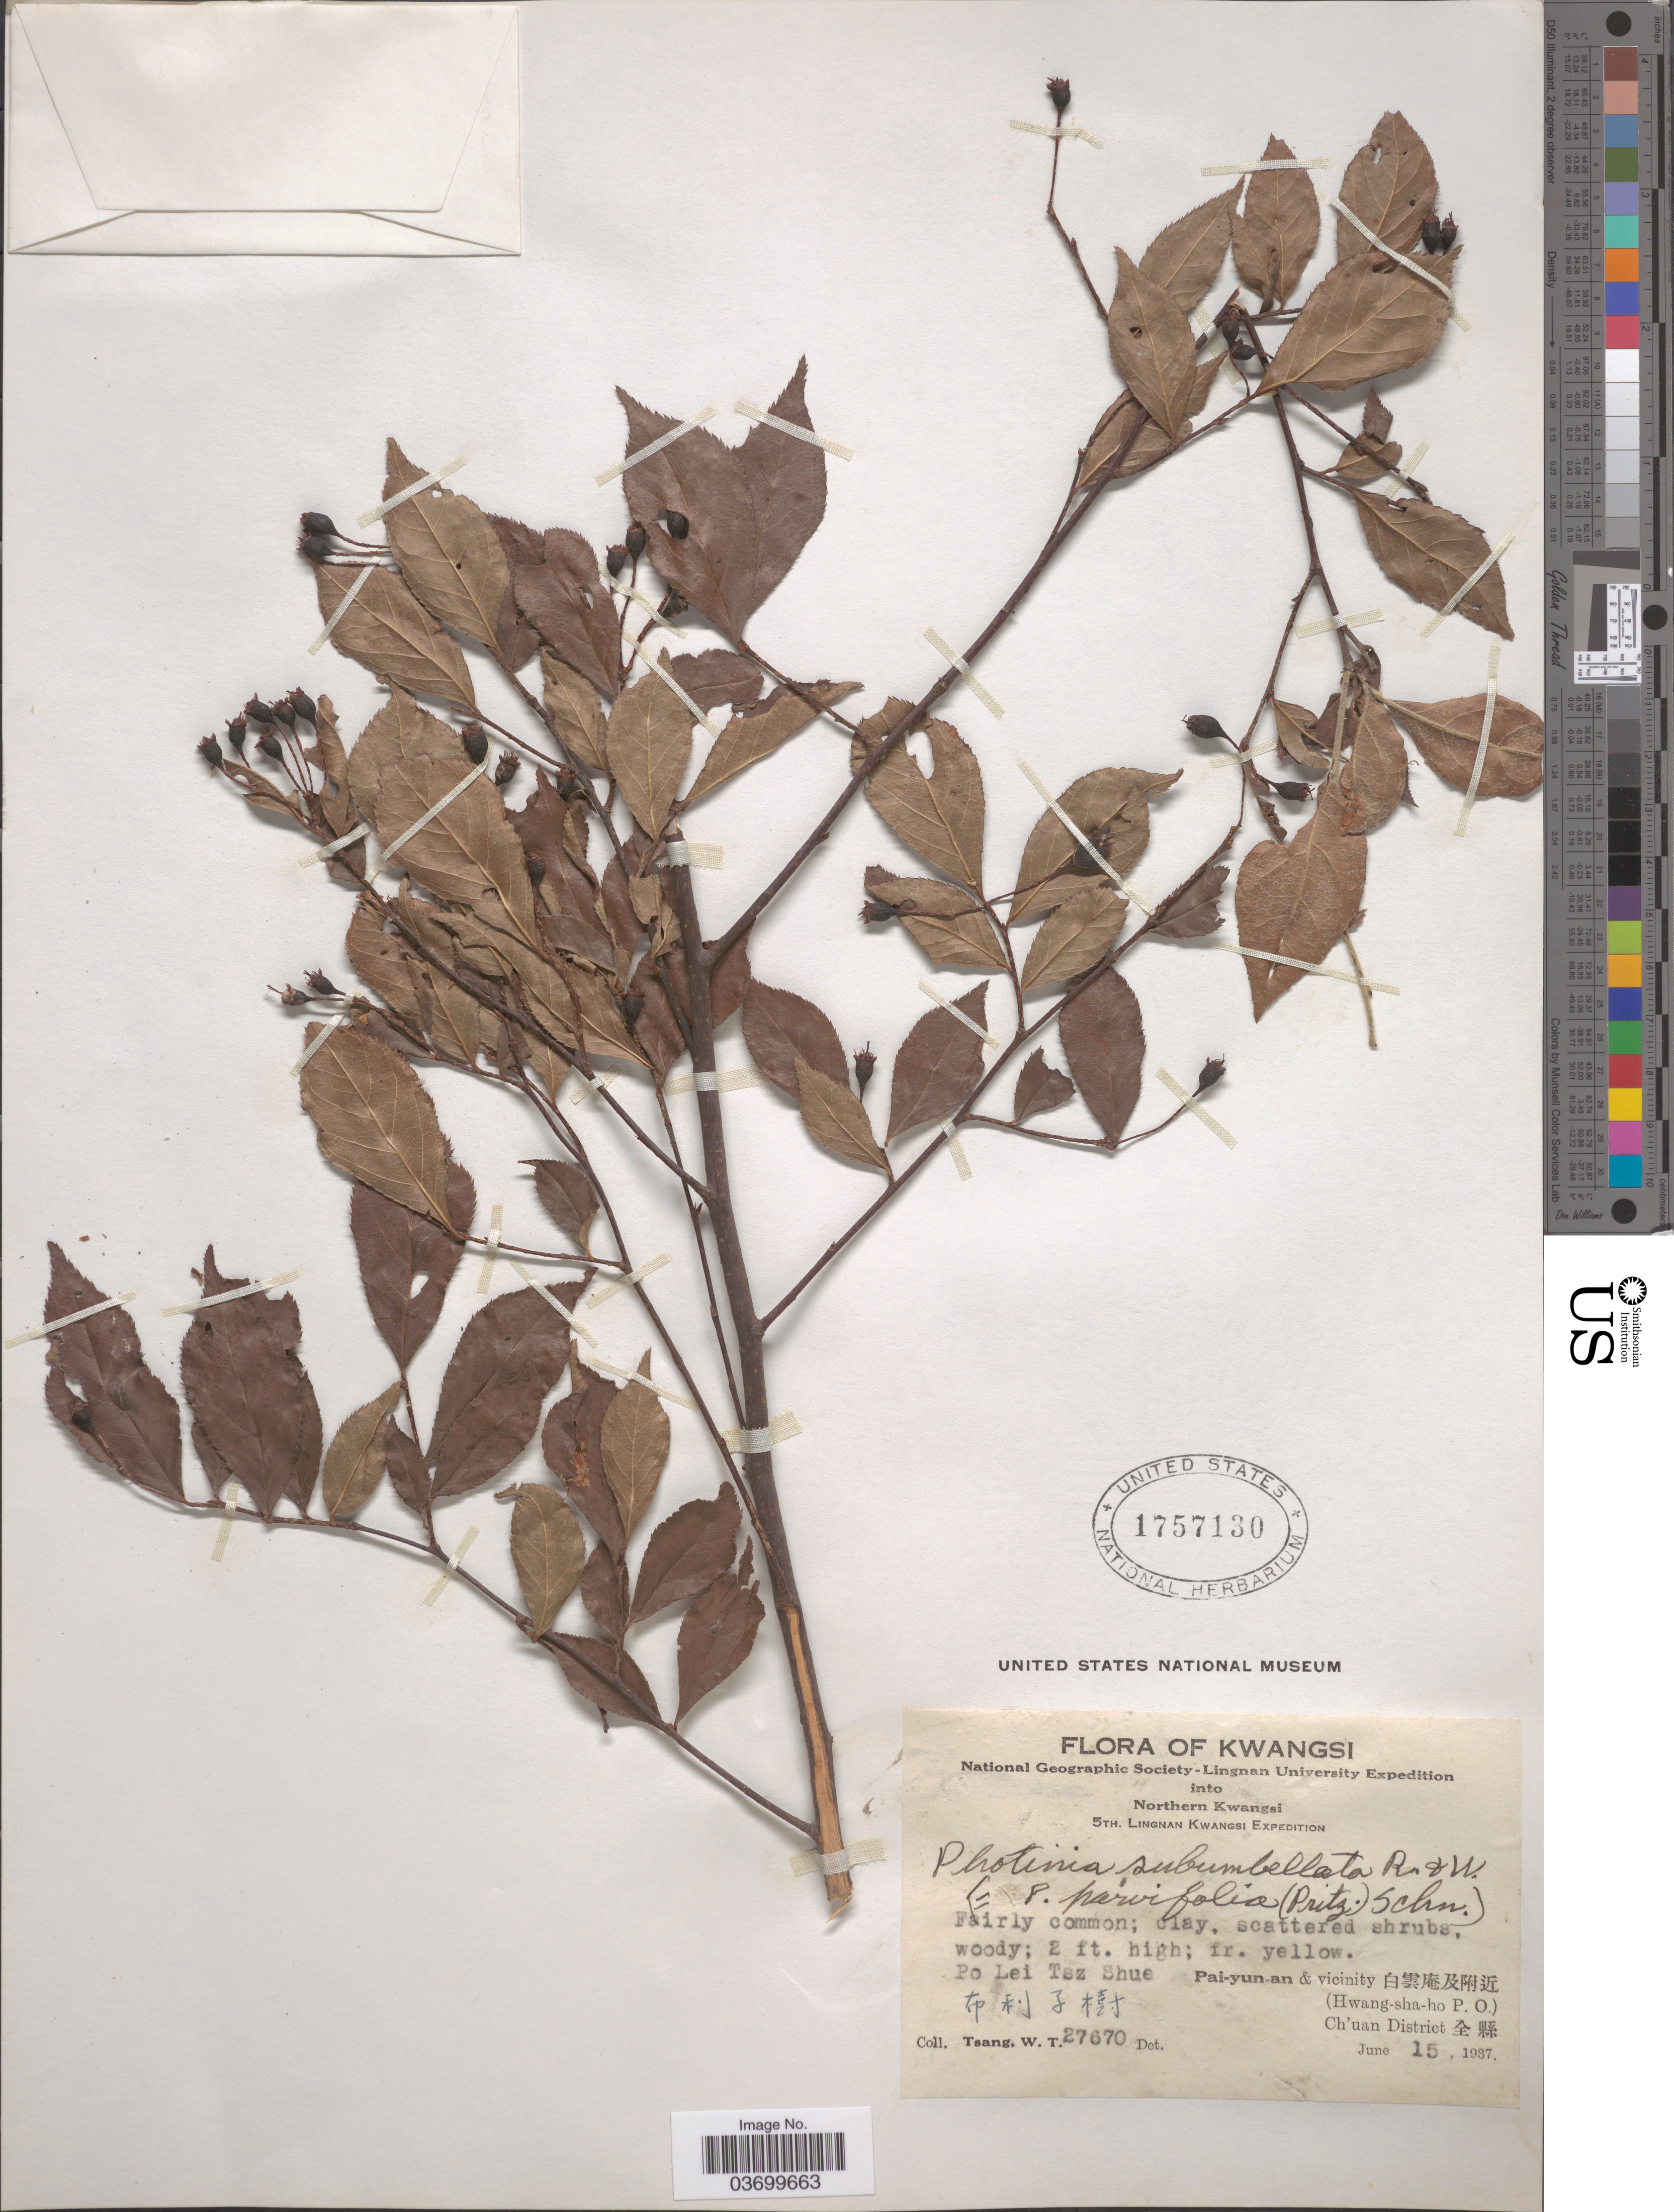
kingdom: Plantae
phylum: Tracheophyta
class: Magnoliopsida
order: Rosales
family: Rosaceae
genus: Photinia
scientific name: Photinia subumbellata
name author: Rehder & E.H. Wilson in Sarg.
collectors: W. T. Tsang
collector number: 27670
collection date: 1937-06-15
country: China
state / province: Guangxi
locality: Northern Kwangsi. Po Lei Tsz Shue. Pai-yun-an & vicinity X. X. (Hwang-sha-ho P.O.) Ch'uan District X.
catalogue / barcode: US 1757130